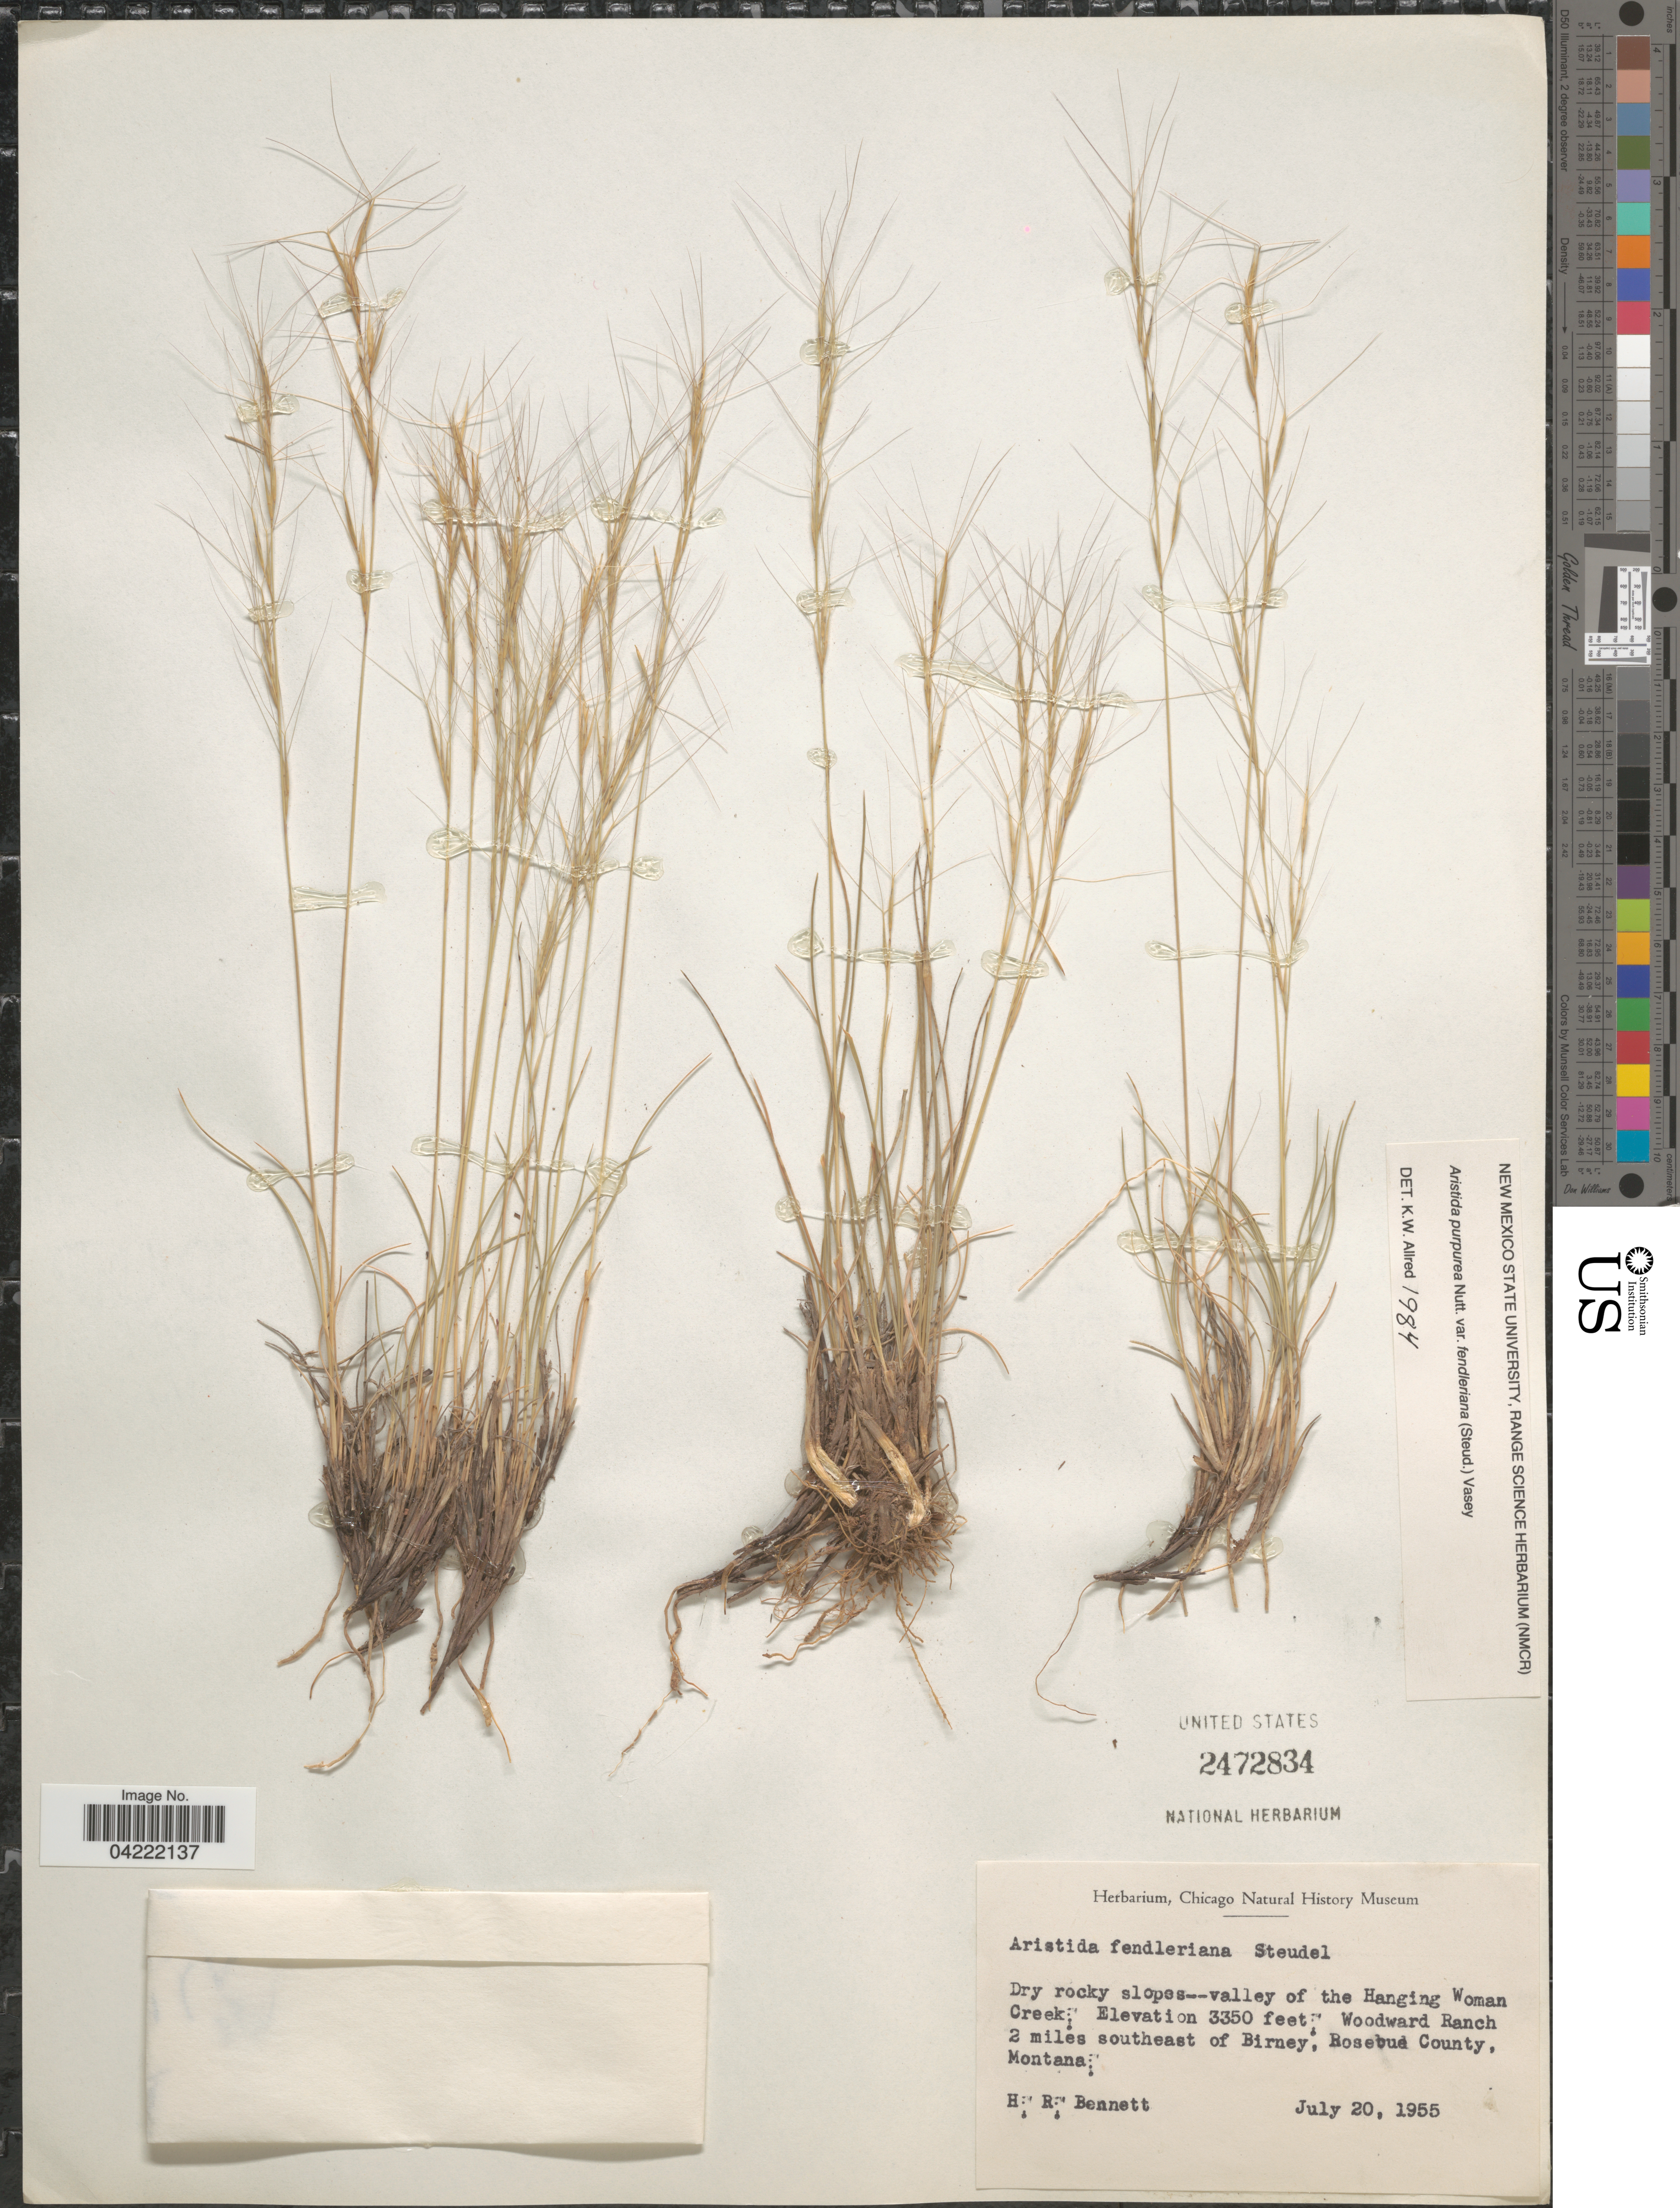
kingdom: Plantae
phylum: Tracheophyta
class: Liliopsida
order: Poales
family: Poaceae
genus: Aristida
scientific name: Aristida purpurea var. fendleriana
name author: (Steud.) Vasey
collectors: H. R. Bennett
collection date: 1955-07-20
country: United States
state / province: Montana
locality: Dry rocky slopes-valley of the Hanging Woman Creek. Woodward Ranch 2 miles southeast of Birney, Rosebud County.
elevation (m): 1021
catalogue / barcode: US 2472834